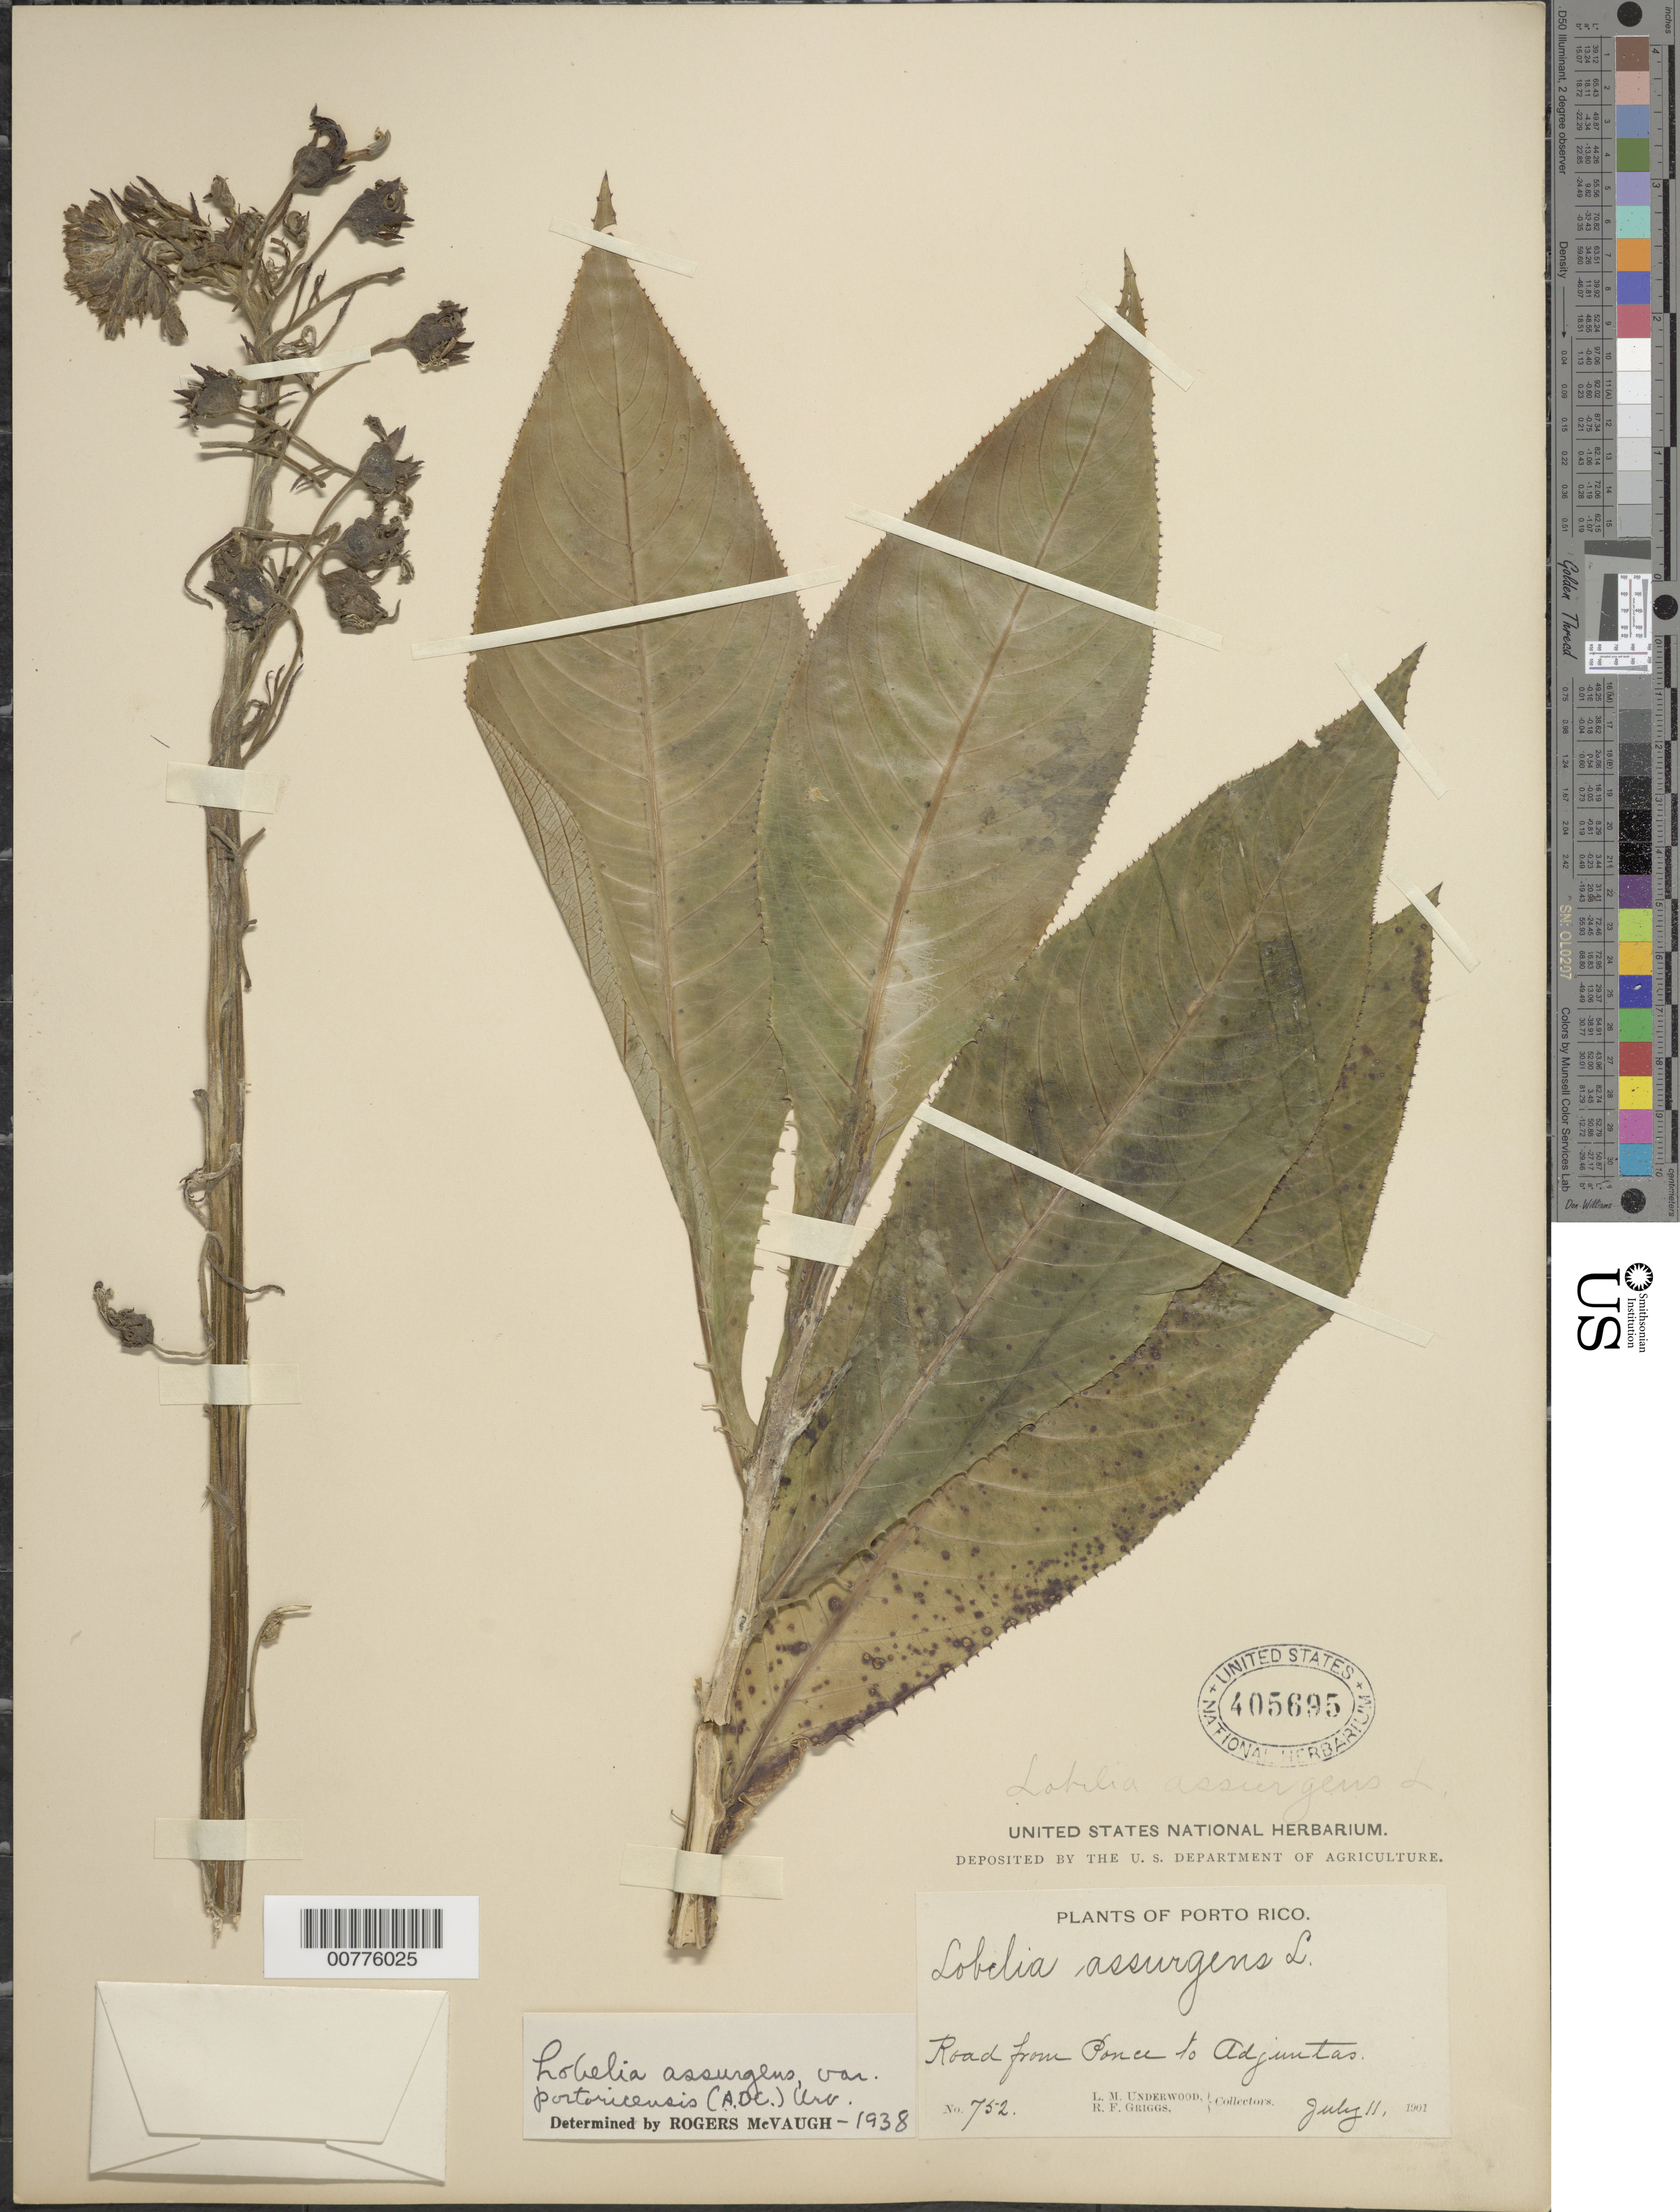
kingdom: Plantae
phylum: Tracheophyta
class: Magnoliopsida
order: Asterales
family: Campanulaceae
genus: Lobelia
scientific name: Lobelia assurgens var. portoricensis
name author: (DC.) Urb.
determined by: McVaugh, R.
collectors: L. M. Underwood & R. F. Griggs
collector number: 752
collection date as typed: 11 Jul 1901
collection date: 1901-07-11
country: Puerto Rico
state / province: Adjuntas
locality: Road from Ponce to Adjuntas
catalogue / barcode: US 405695